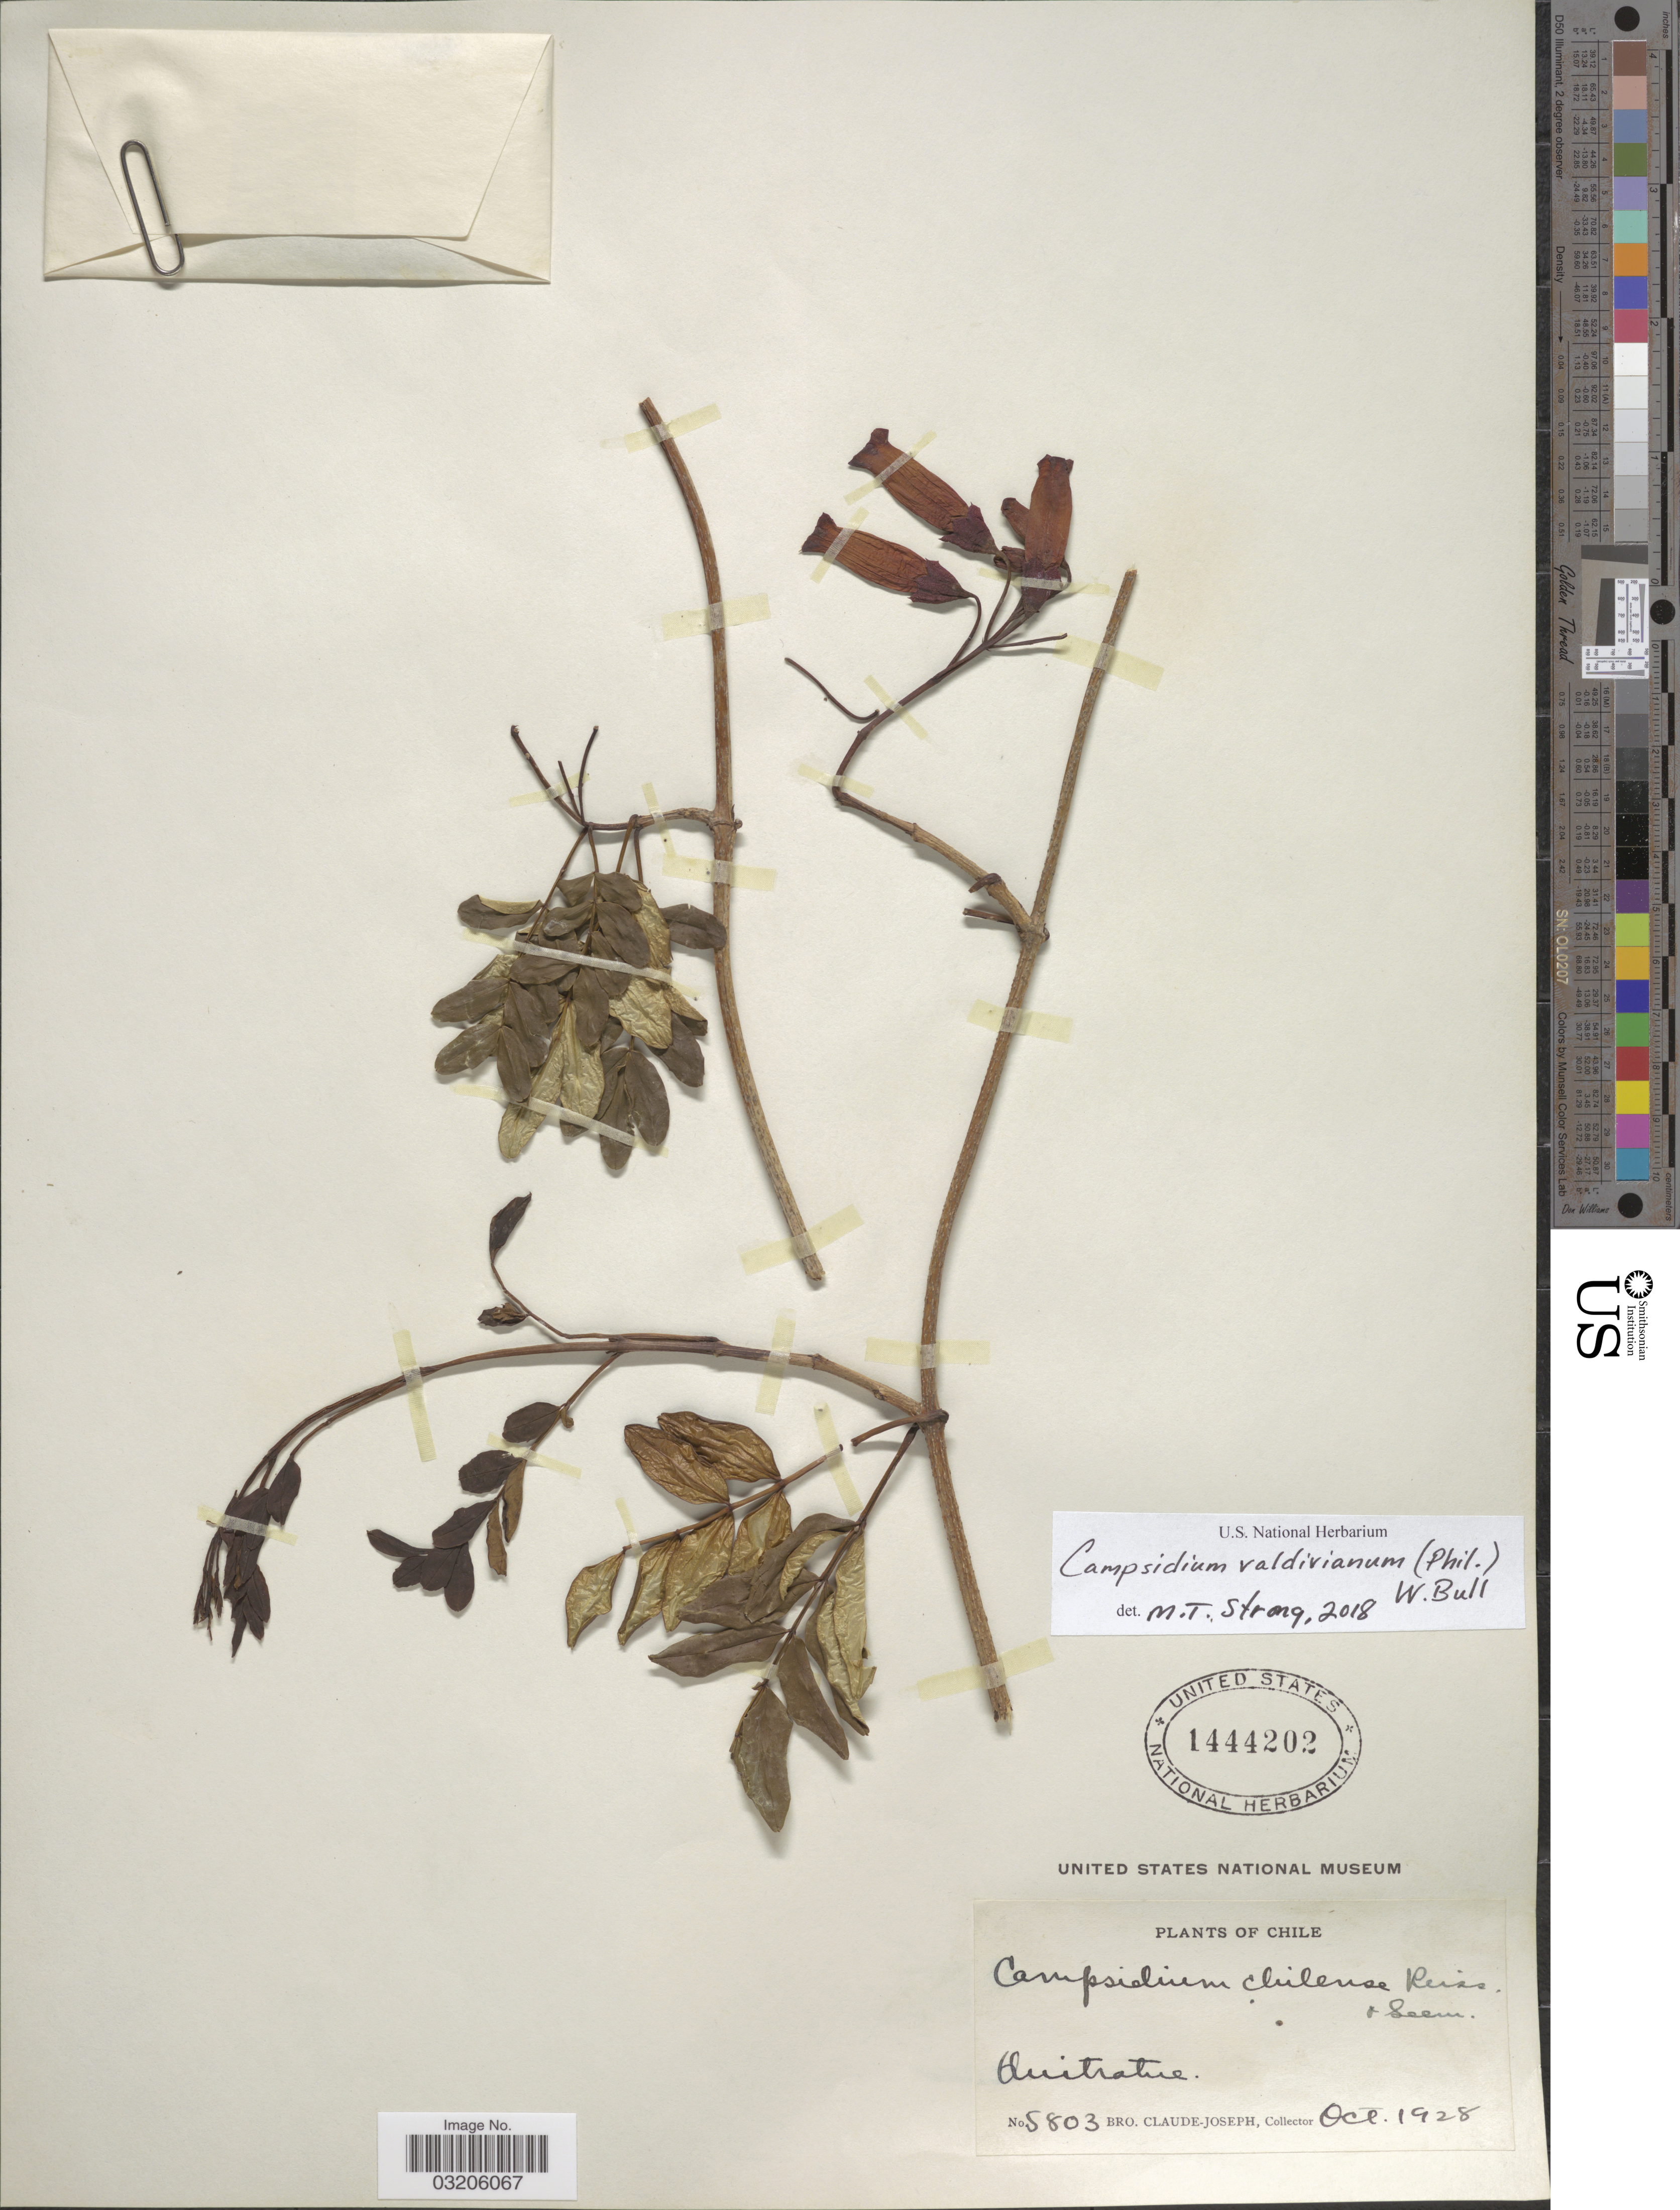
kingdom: Plantae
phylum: Tracheophyta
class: Magnoliopsida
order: Lamiales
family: Bignoniaceae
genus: Campsidium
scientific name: Campsidium valdivianum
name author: (Phil.) W. Bull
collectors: Bro. Claude-Joseph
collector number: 5803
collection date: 1928-10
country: Chile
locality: Quitratue.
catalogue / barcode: US 1444202